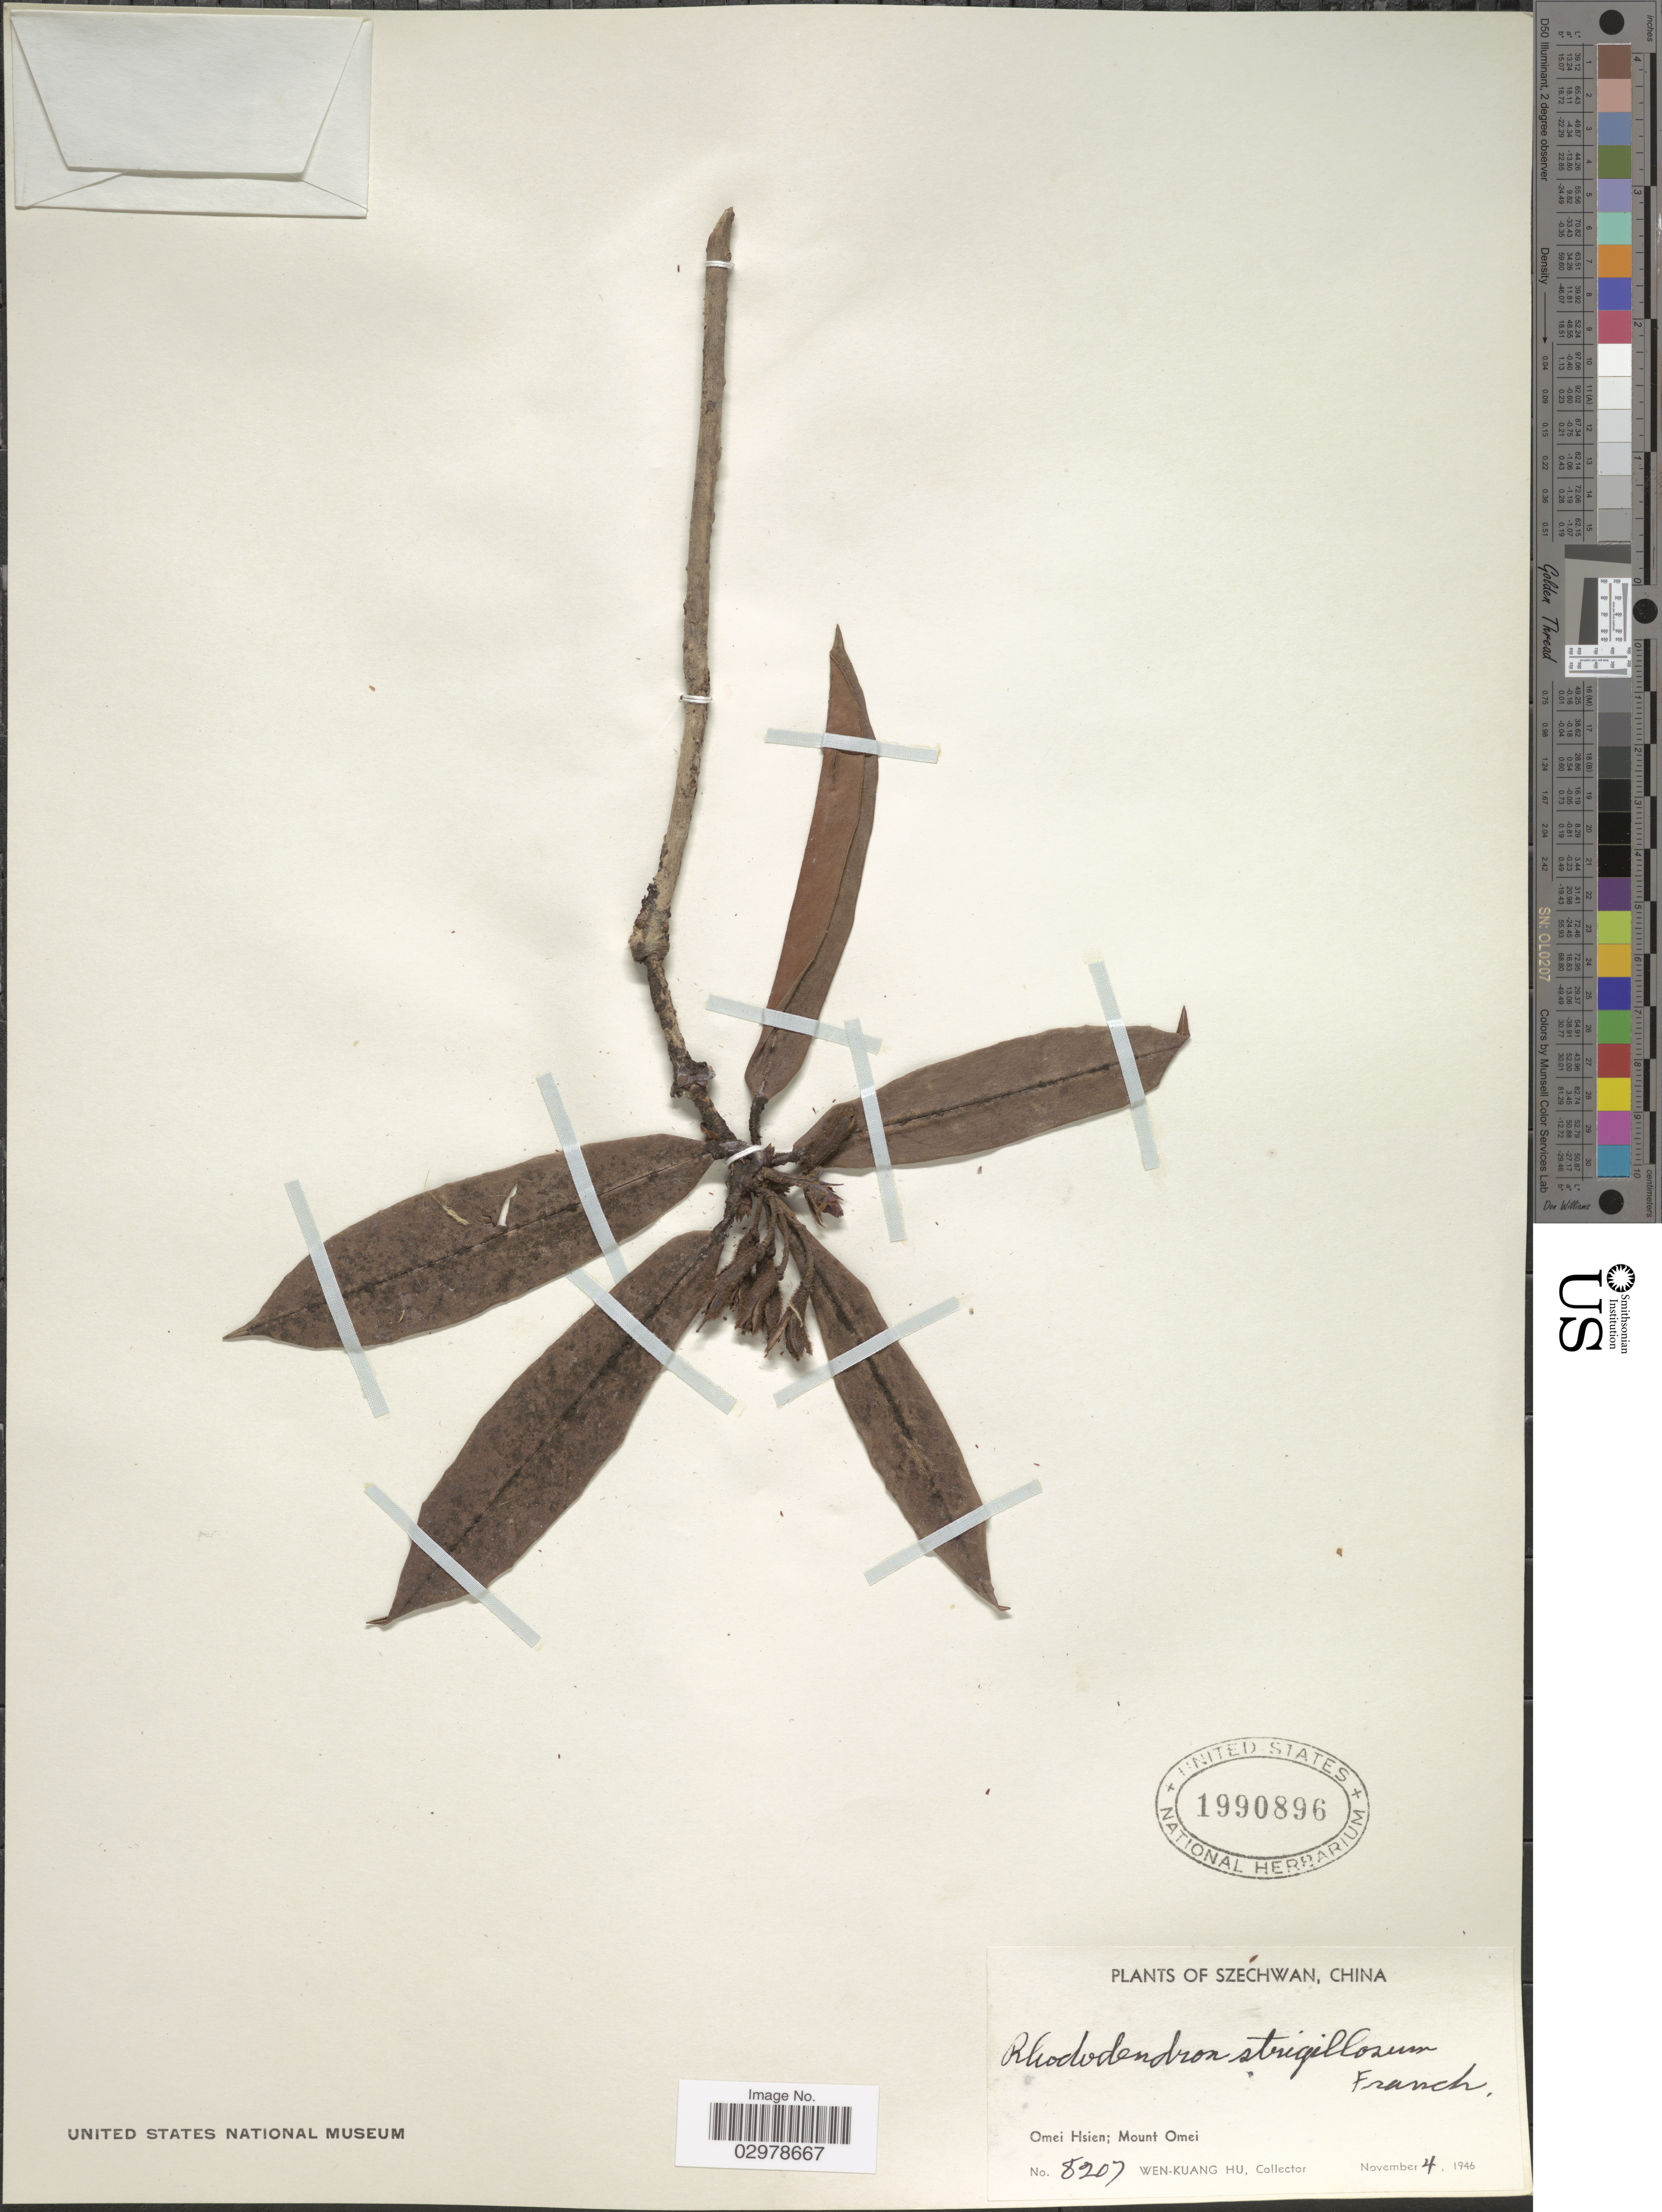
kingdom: Plantae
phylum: Tracheophyta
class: Magnoliopsida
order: Ericales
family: Ericaceae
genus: Rhododendron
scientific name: Rhododendron strigillosum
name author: Franch.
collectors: W. K. Hu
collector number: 8207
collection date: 1946-11-04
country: China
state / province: Sichuan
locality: Szechwan. Omei Hsien; Mount Omei.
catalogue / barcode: US 1990896